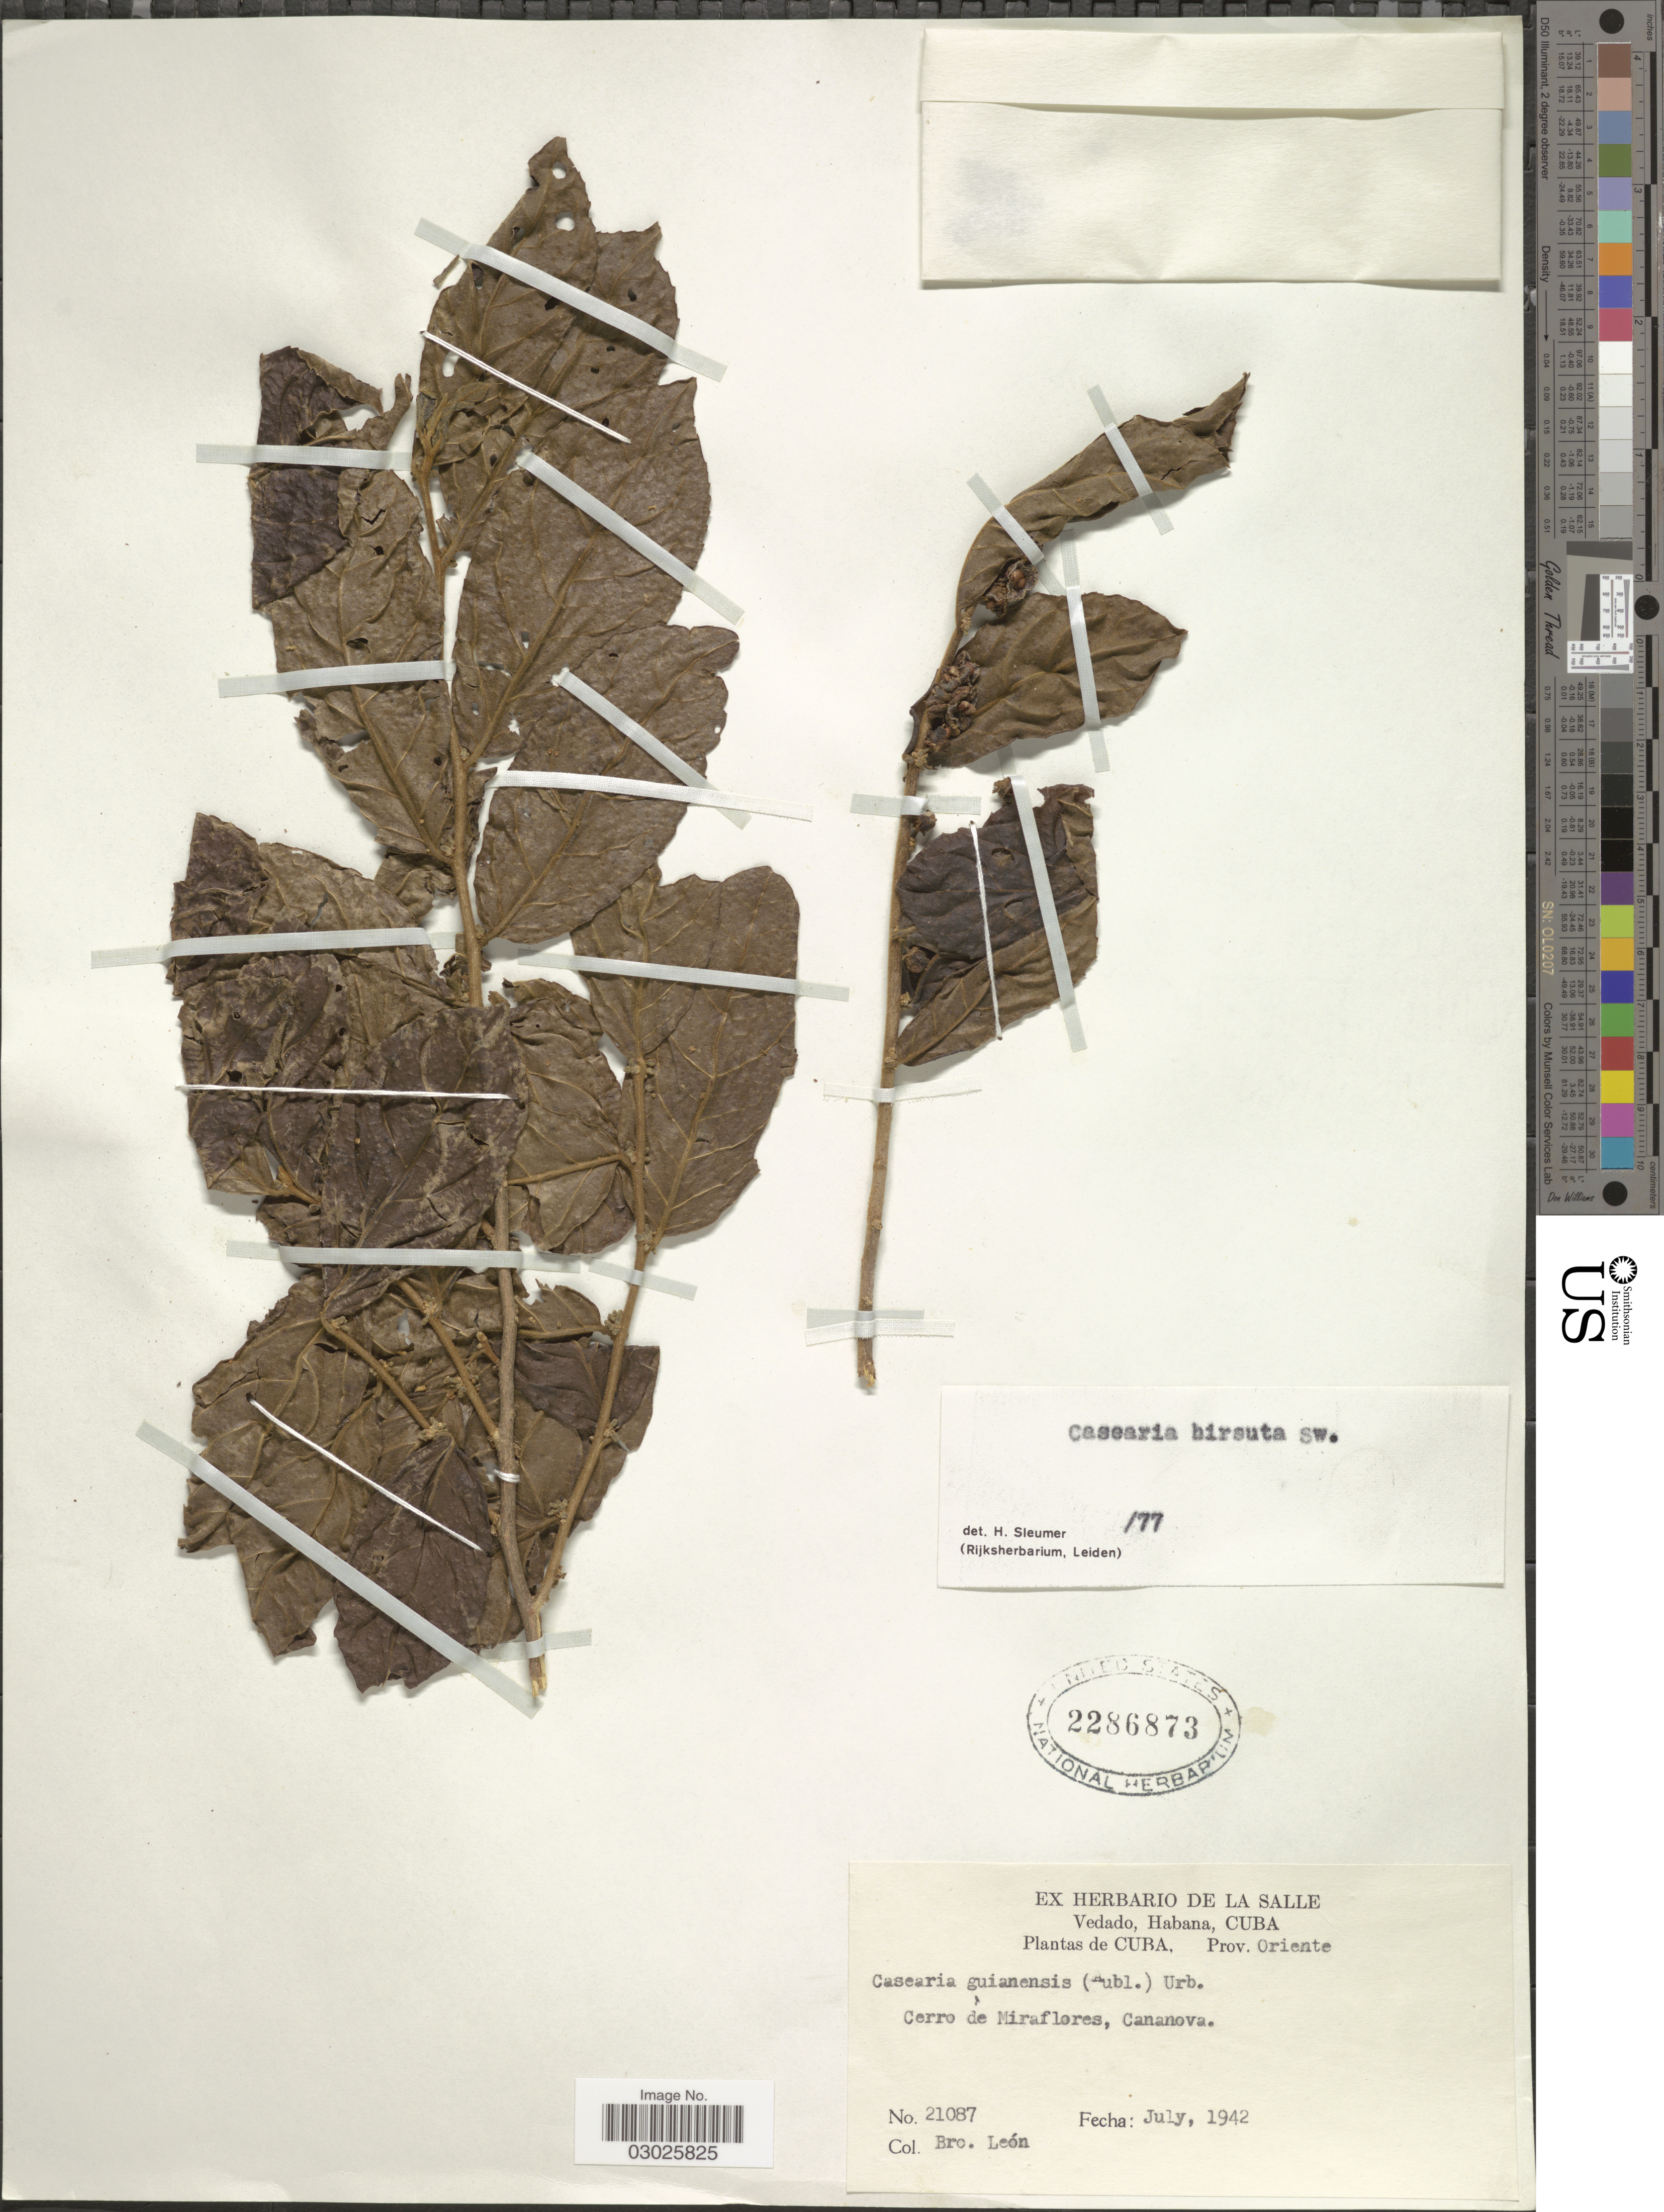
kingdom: Plantae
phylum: Tracheophyta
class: Magnoliopsida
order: Malpighiales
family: Salicaceae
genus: Casearia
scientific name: Casearia hirsuta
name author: Sw.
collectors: Bro. León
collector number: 21087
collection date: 1942-07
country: Cuba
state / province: Oriente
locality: Cerro de Miraflores, Cananova.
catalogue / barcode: US 2286873